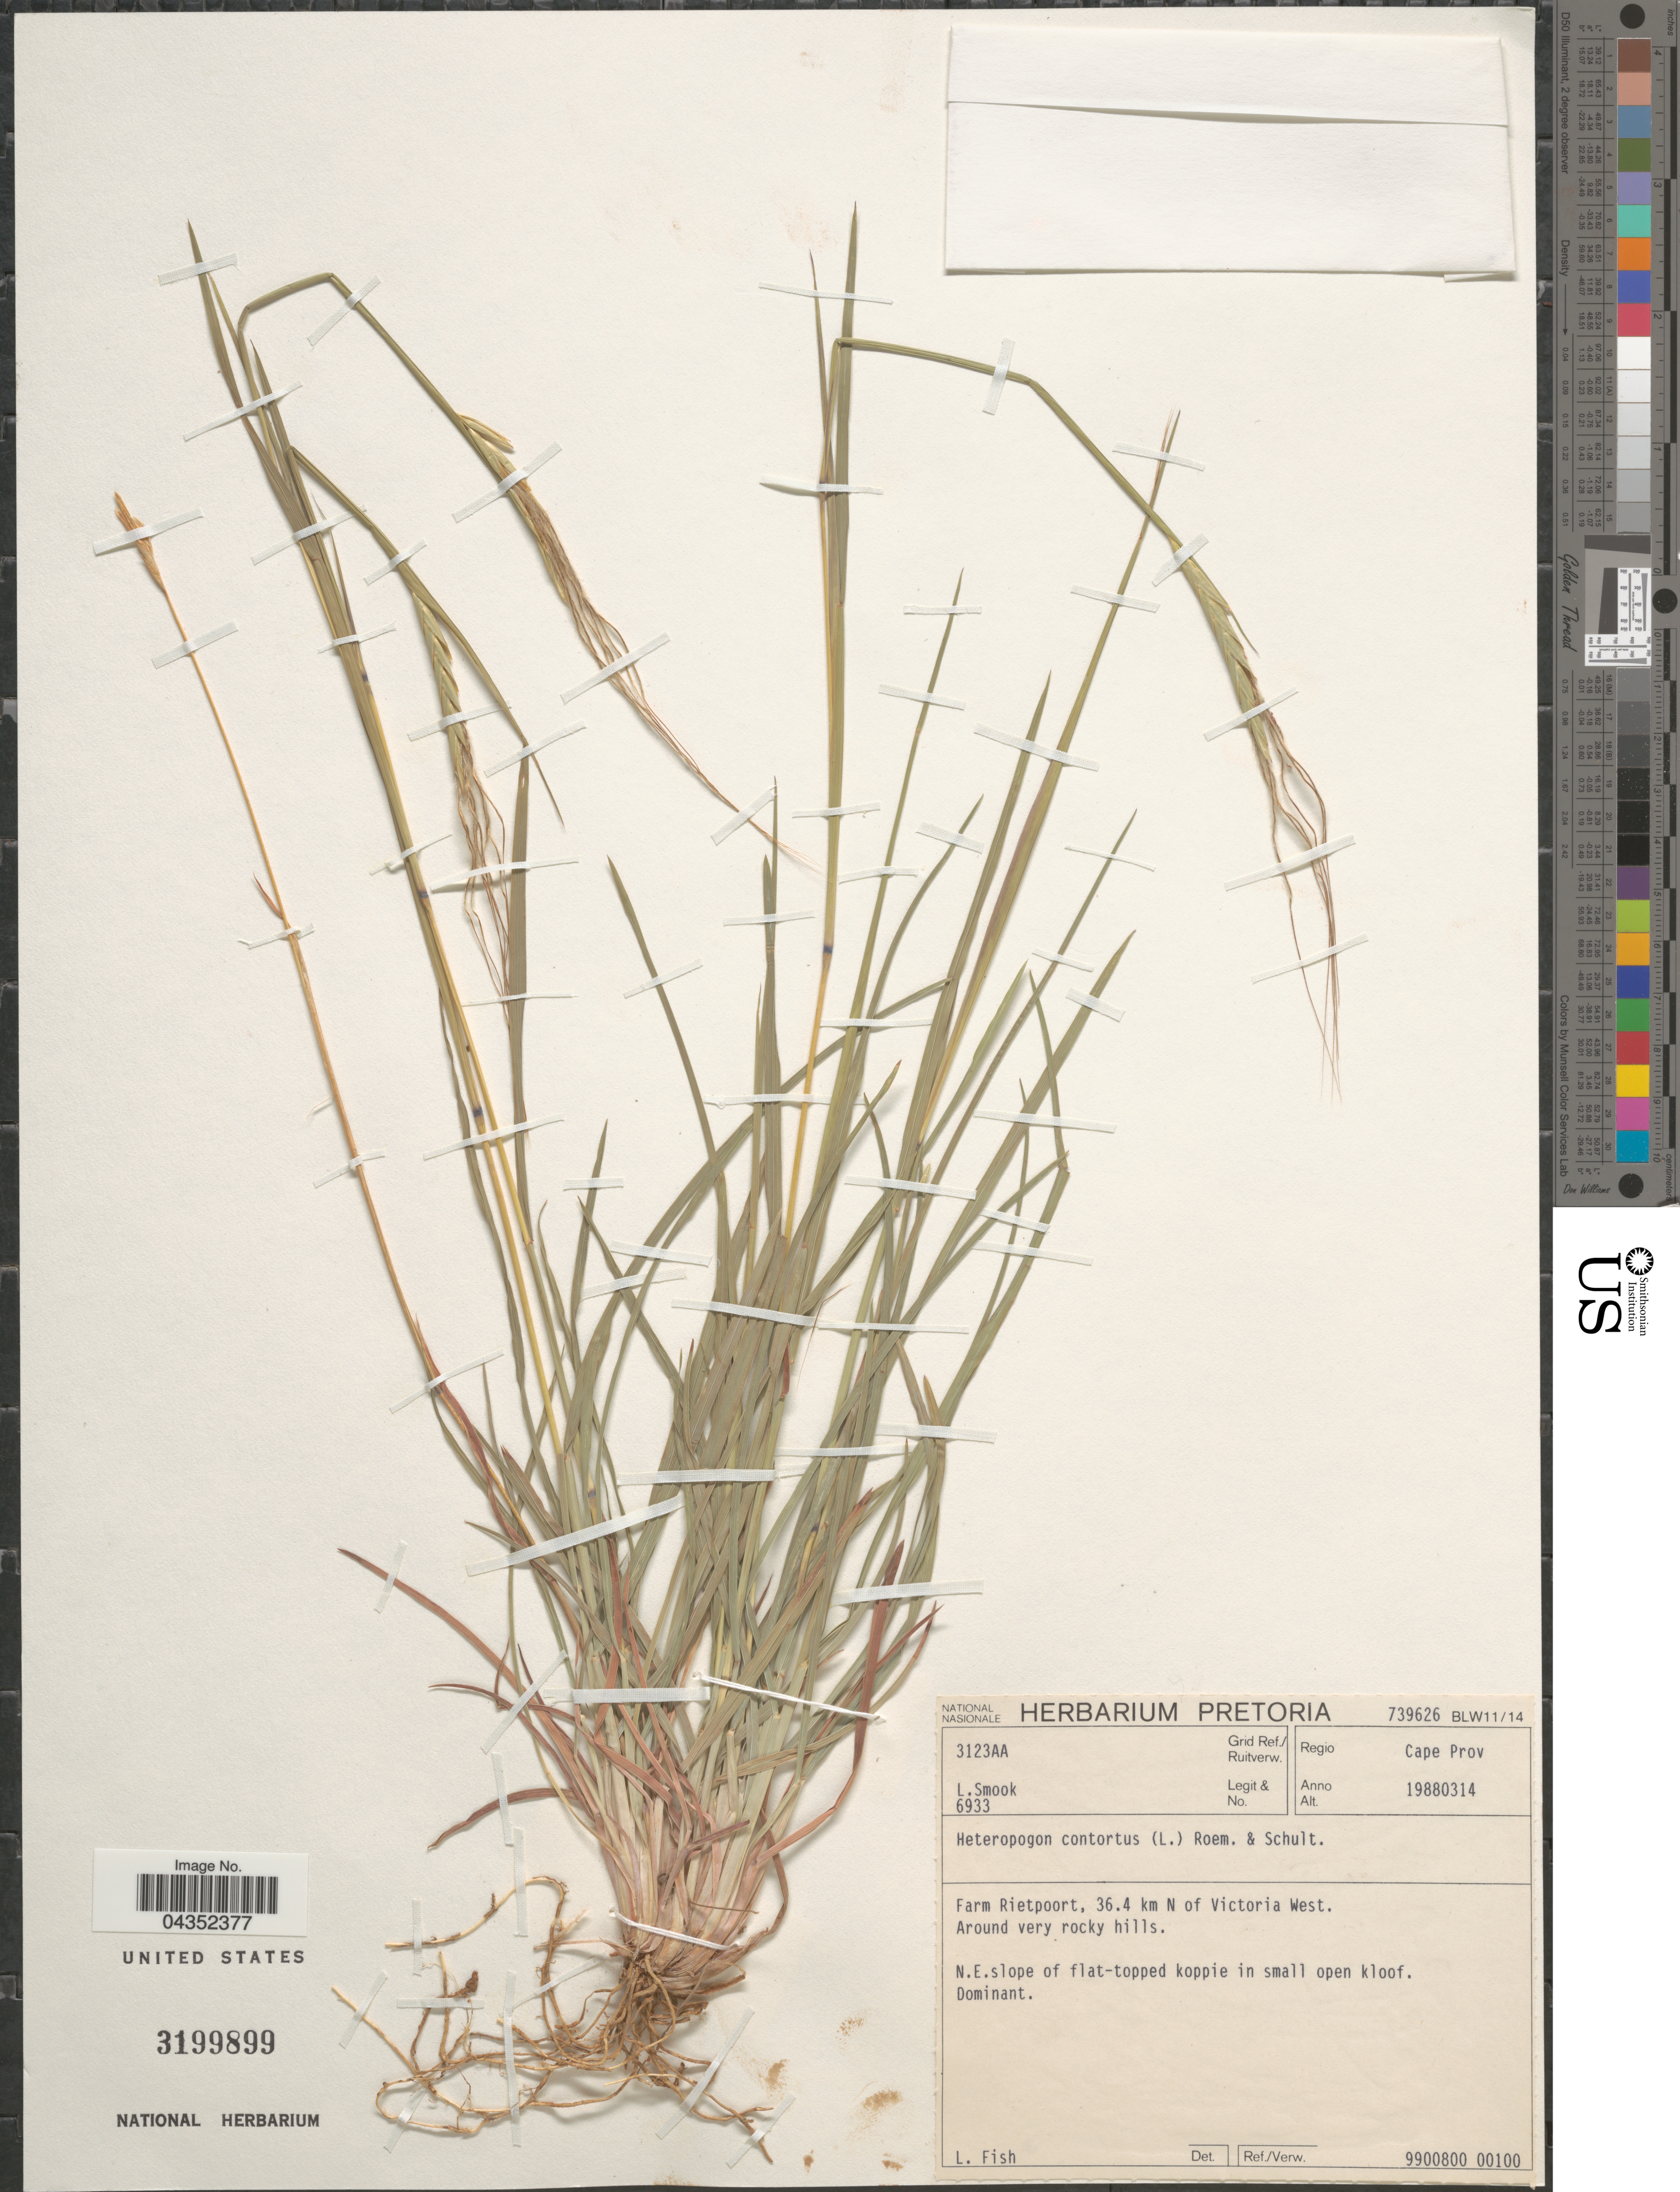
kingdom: Plantae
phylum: Tracheophyta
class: Liliopsida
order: Poales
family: Poaceae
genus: Heteropogon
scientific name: Heteropogon contortus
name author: (L.) P. Beauv. ex Roem. & Schult.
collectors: L. Smook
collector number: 6933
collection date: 1988-03-14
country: South Africa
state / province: Northern Cape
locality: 3123AA Grid Ref./Ruitverw. Regio Cape Prov. Farm Rietpoort, 36.4 km N of Victoria West. Around very rocky hills. N.E. slope of flat-topped koppie in small open kloof.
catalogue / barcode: US 3199899